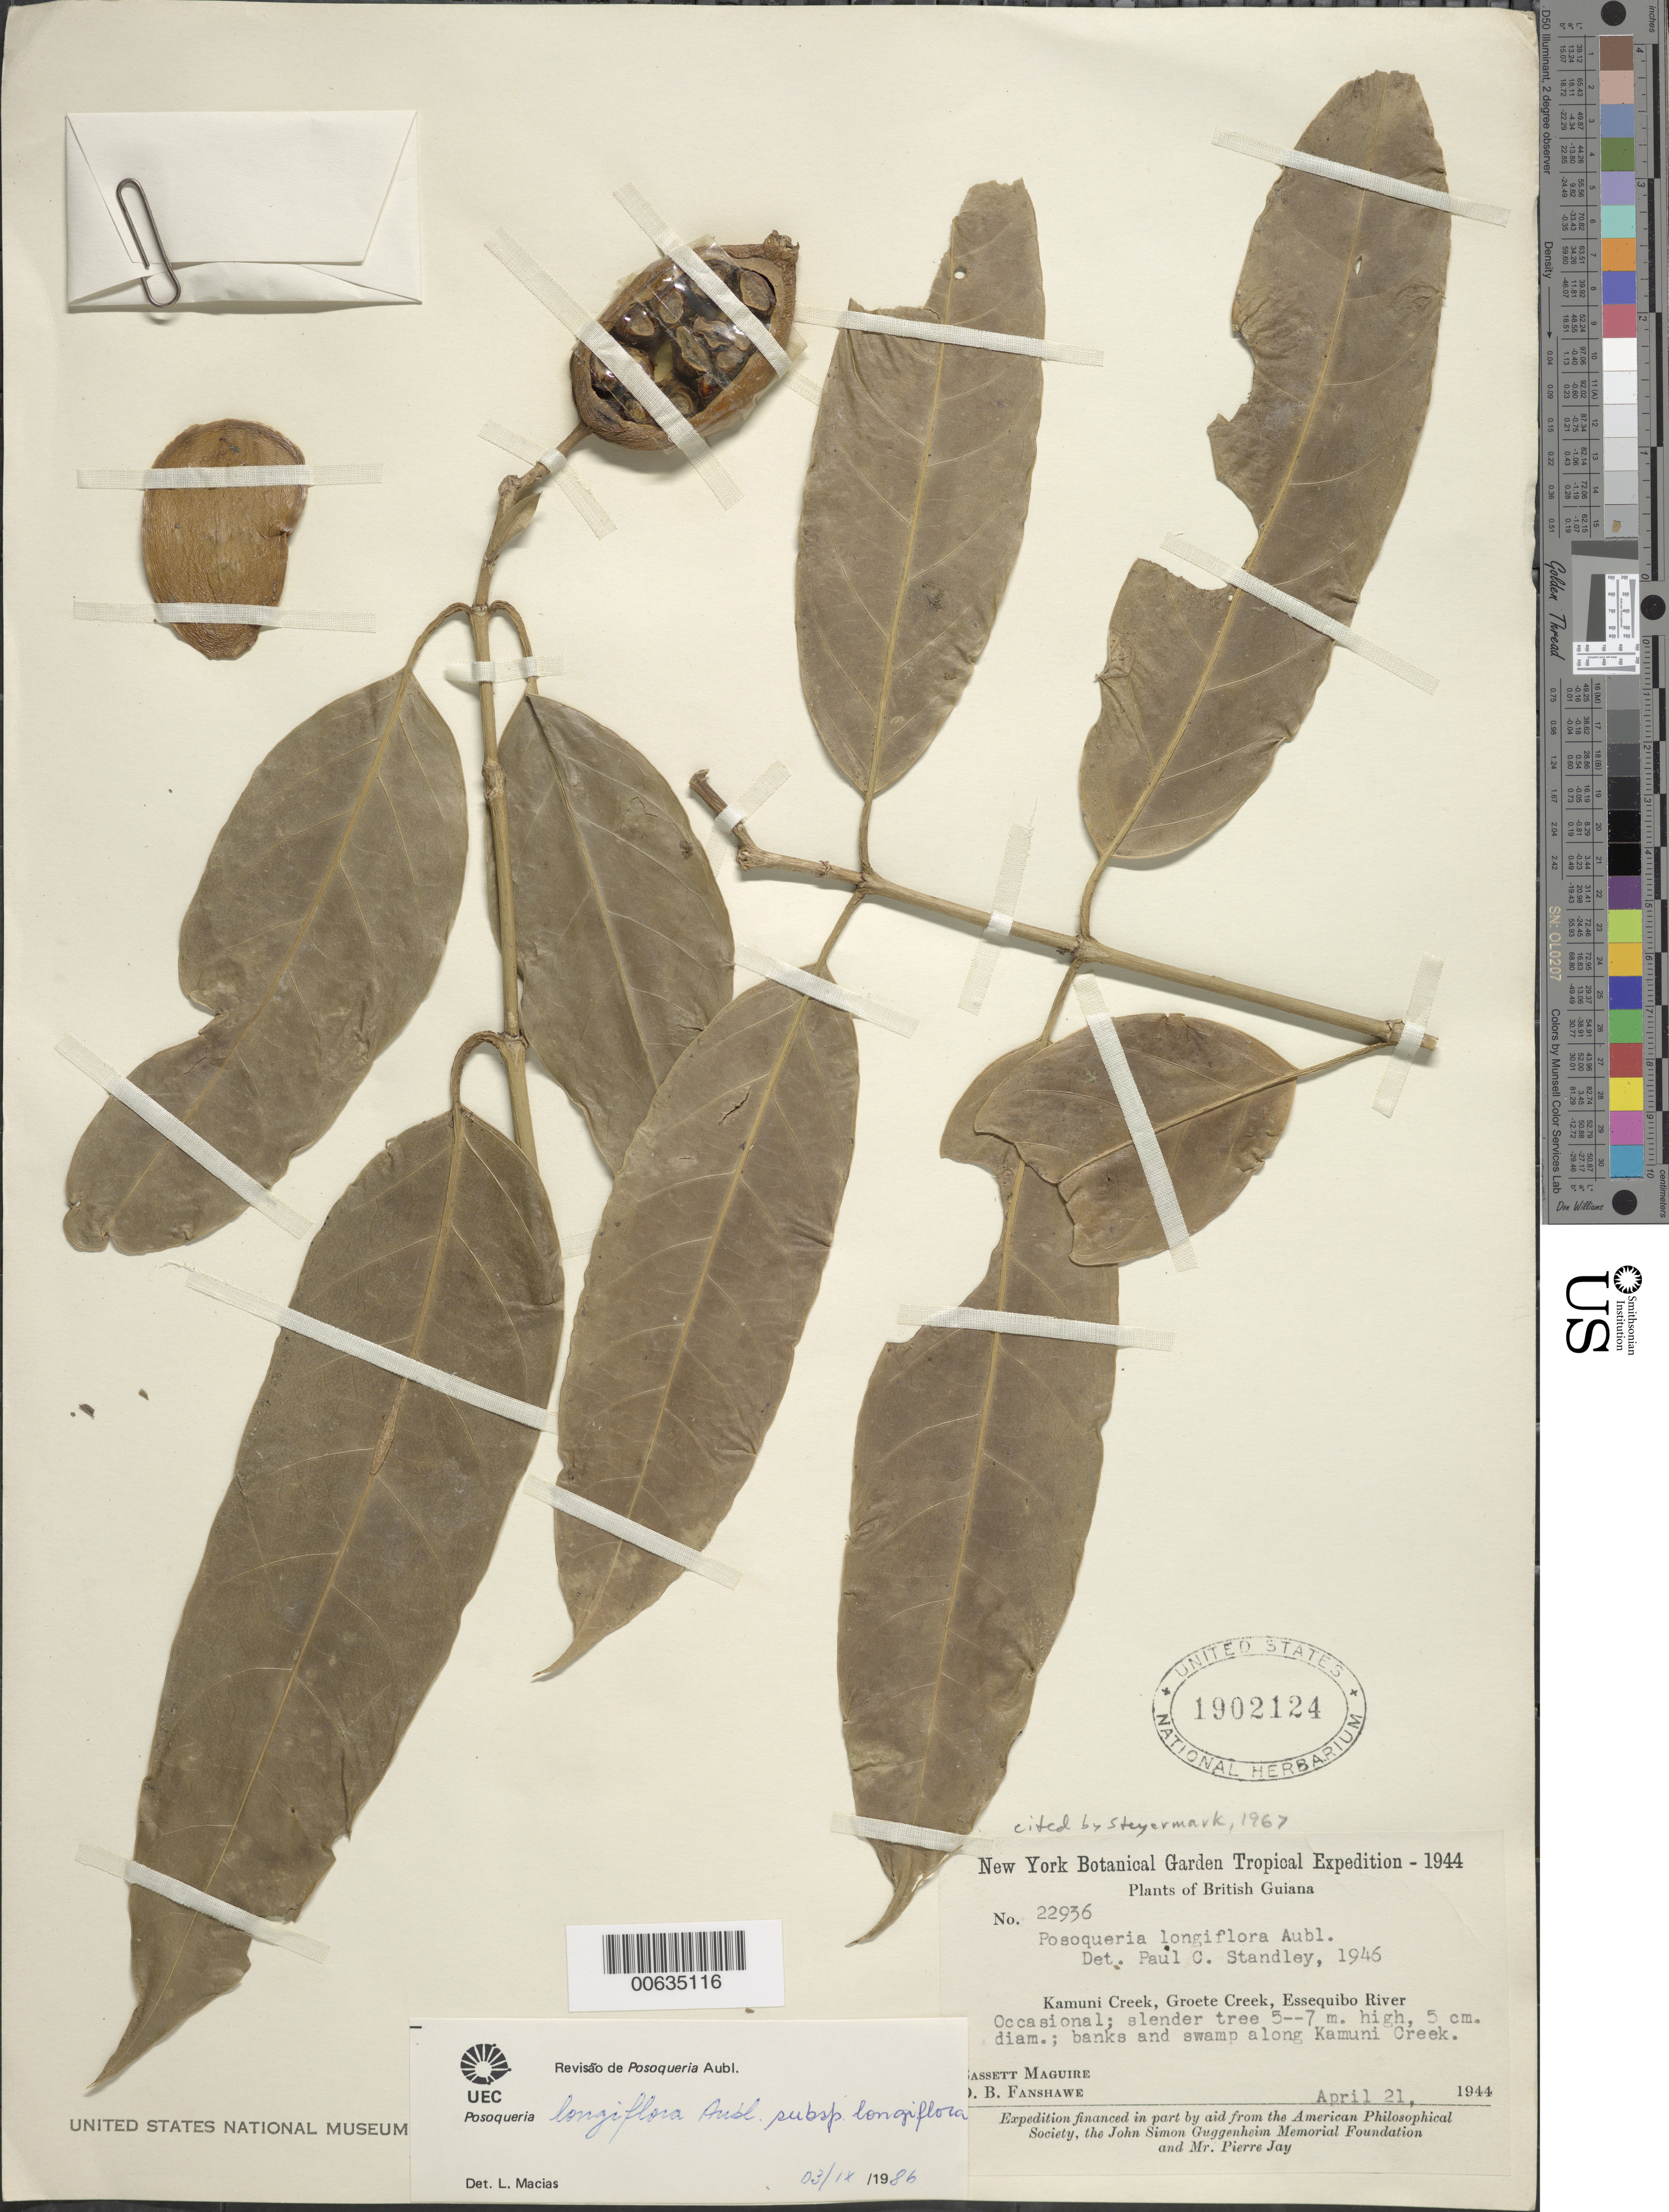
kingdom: Plantae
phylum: Tracheophyta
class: Magnoliopsida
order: Gentianales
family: Rubiaceae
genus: Posoqueria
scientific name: Posoqueria longiflora subsp. longiflora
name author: Aubl.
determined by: Macias, L.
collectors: B. Maguire & D. B. Fanshawe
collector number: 22936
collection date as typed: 21-Apr-44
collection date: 1944-04-21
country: Guyana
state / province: Essequibo Isl-W. Demerara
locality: Kamuni Creek, Groete Creek, Essequibo River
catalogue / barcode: US 1902124